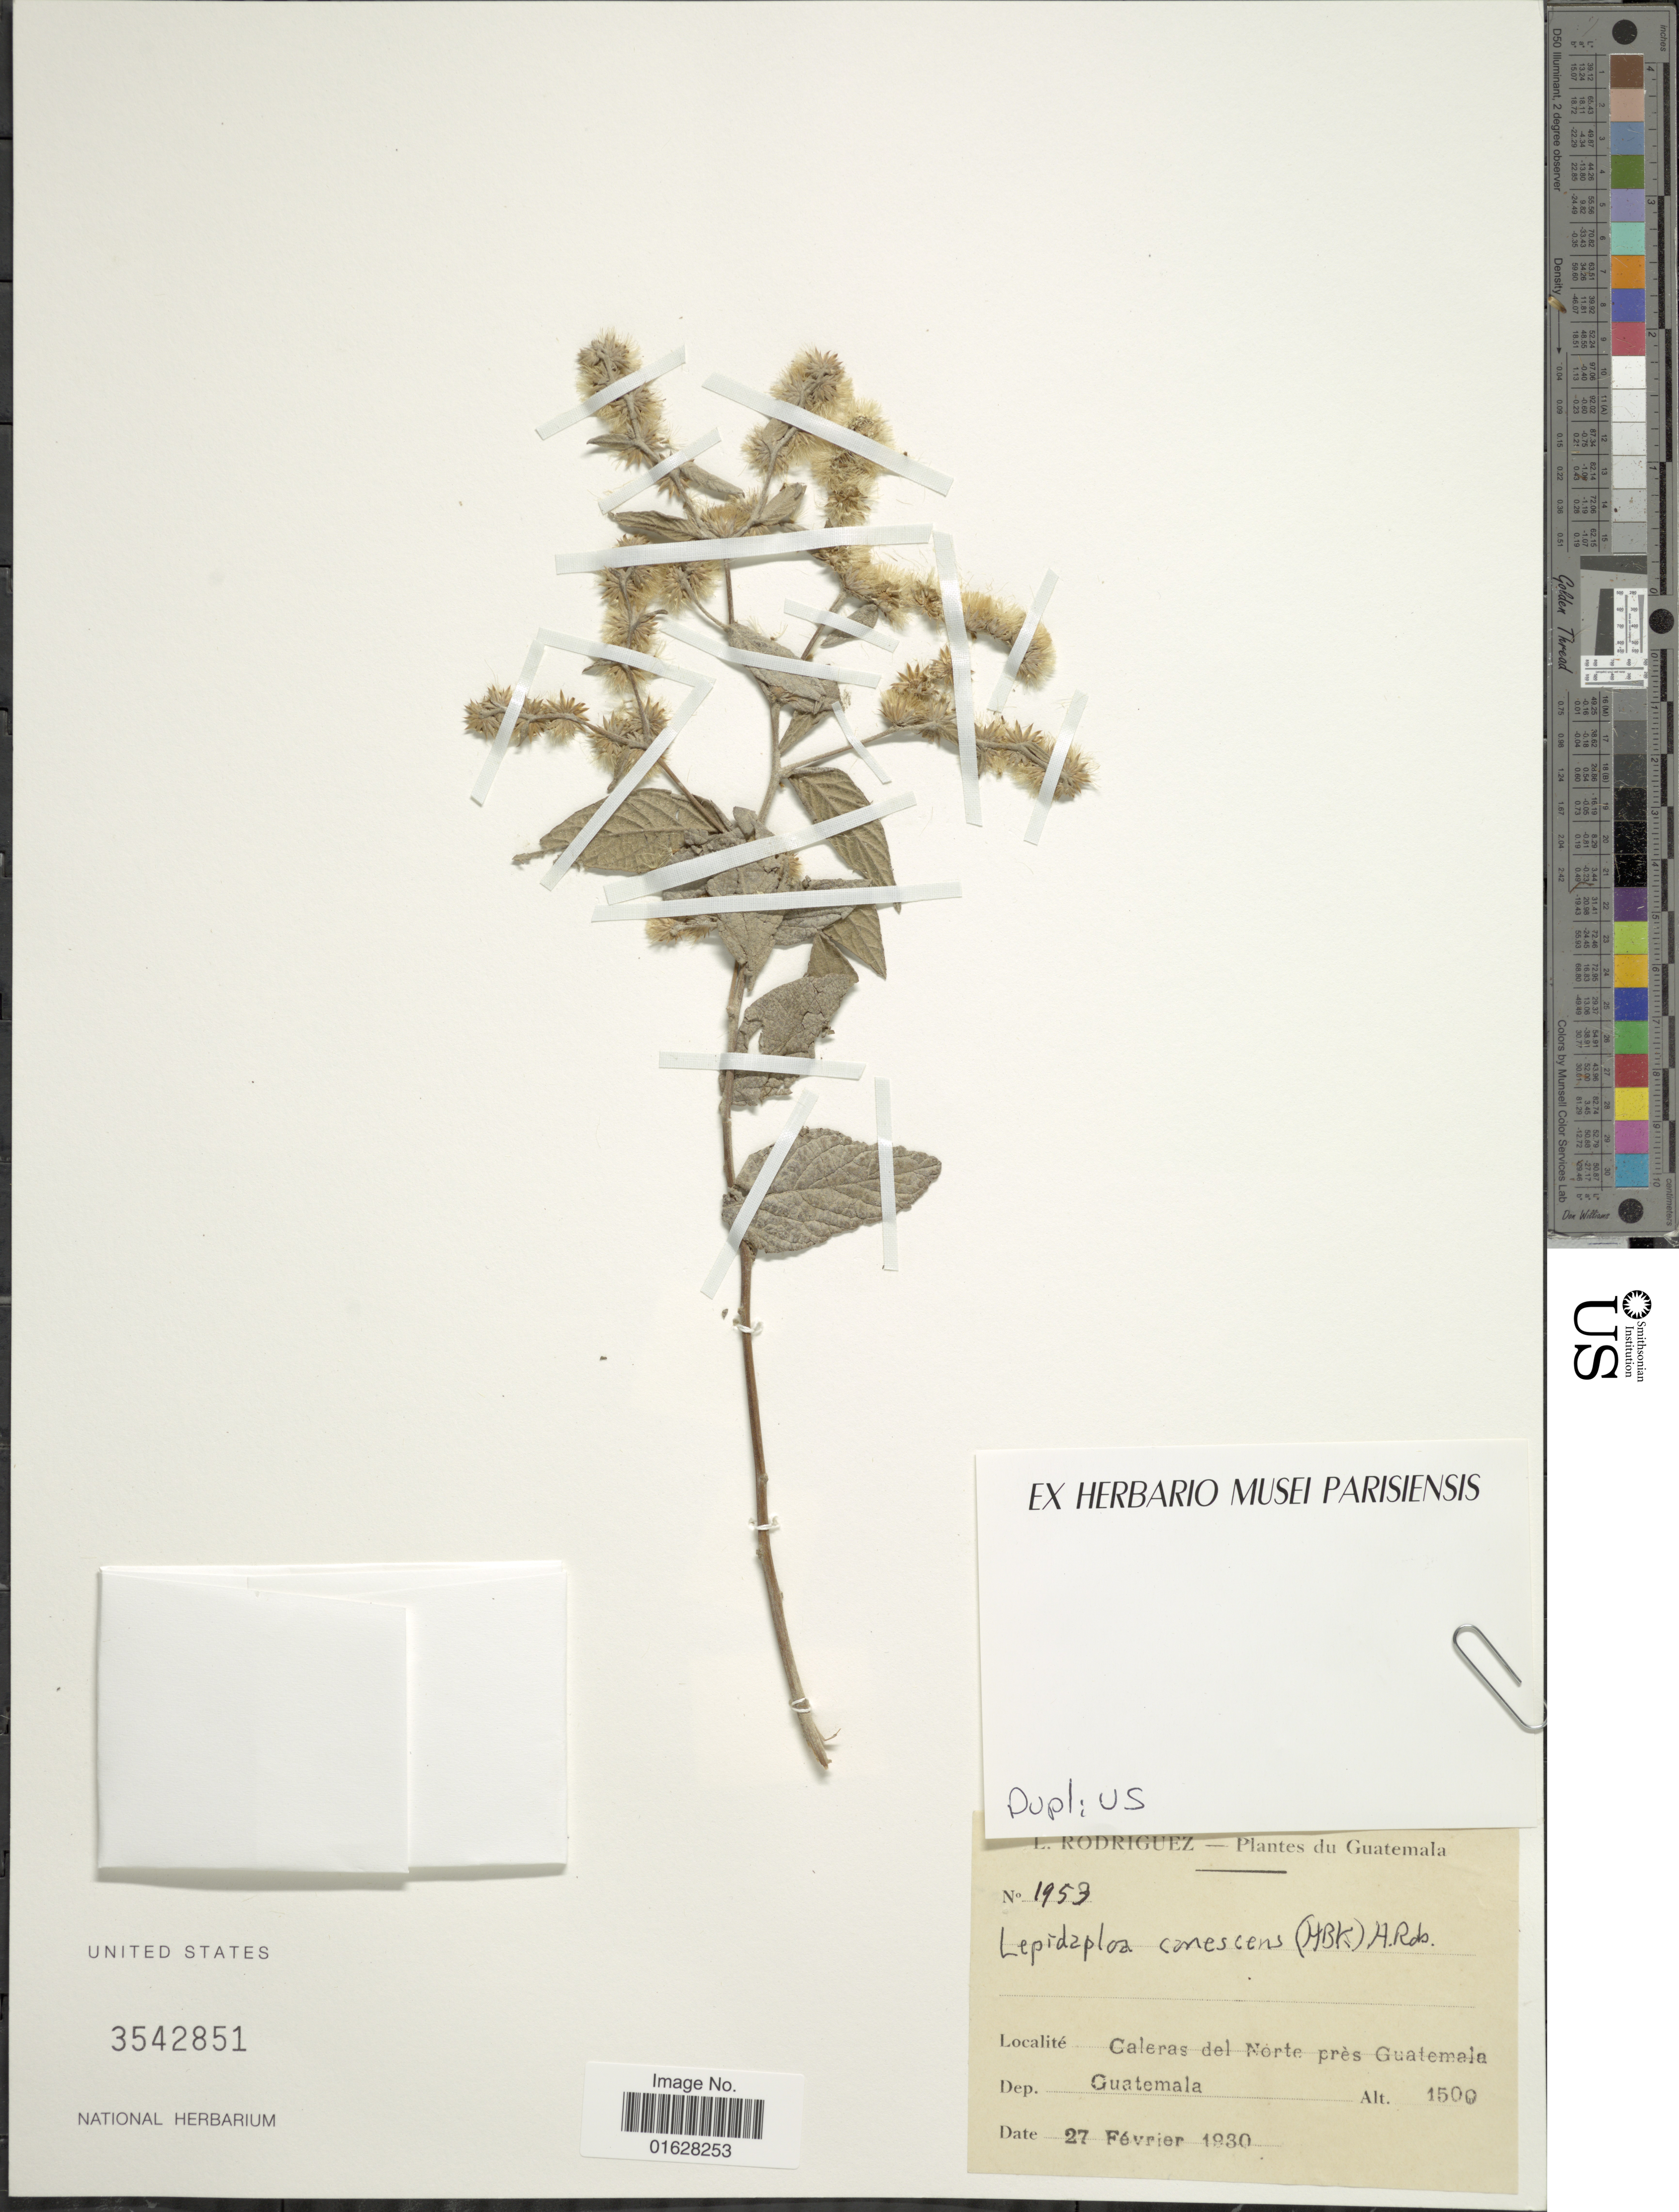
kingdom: Plantae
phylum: Tracheophyta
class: Magnoliopsida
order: Asterales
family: Asteraceae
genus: Lepidaploa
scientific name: Lepidaploa canescens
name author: (Kunth) H. Rob.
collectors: L. Rodriguez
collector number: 1959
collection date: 1930-02-27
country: Guatemala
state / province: Guatemala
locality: Caleras del Norte pres Guatemala, Dep. Guatemala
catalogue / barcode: US 3542851